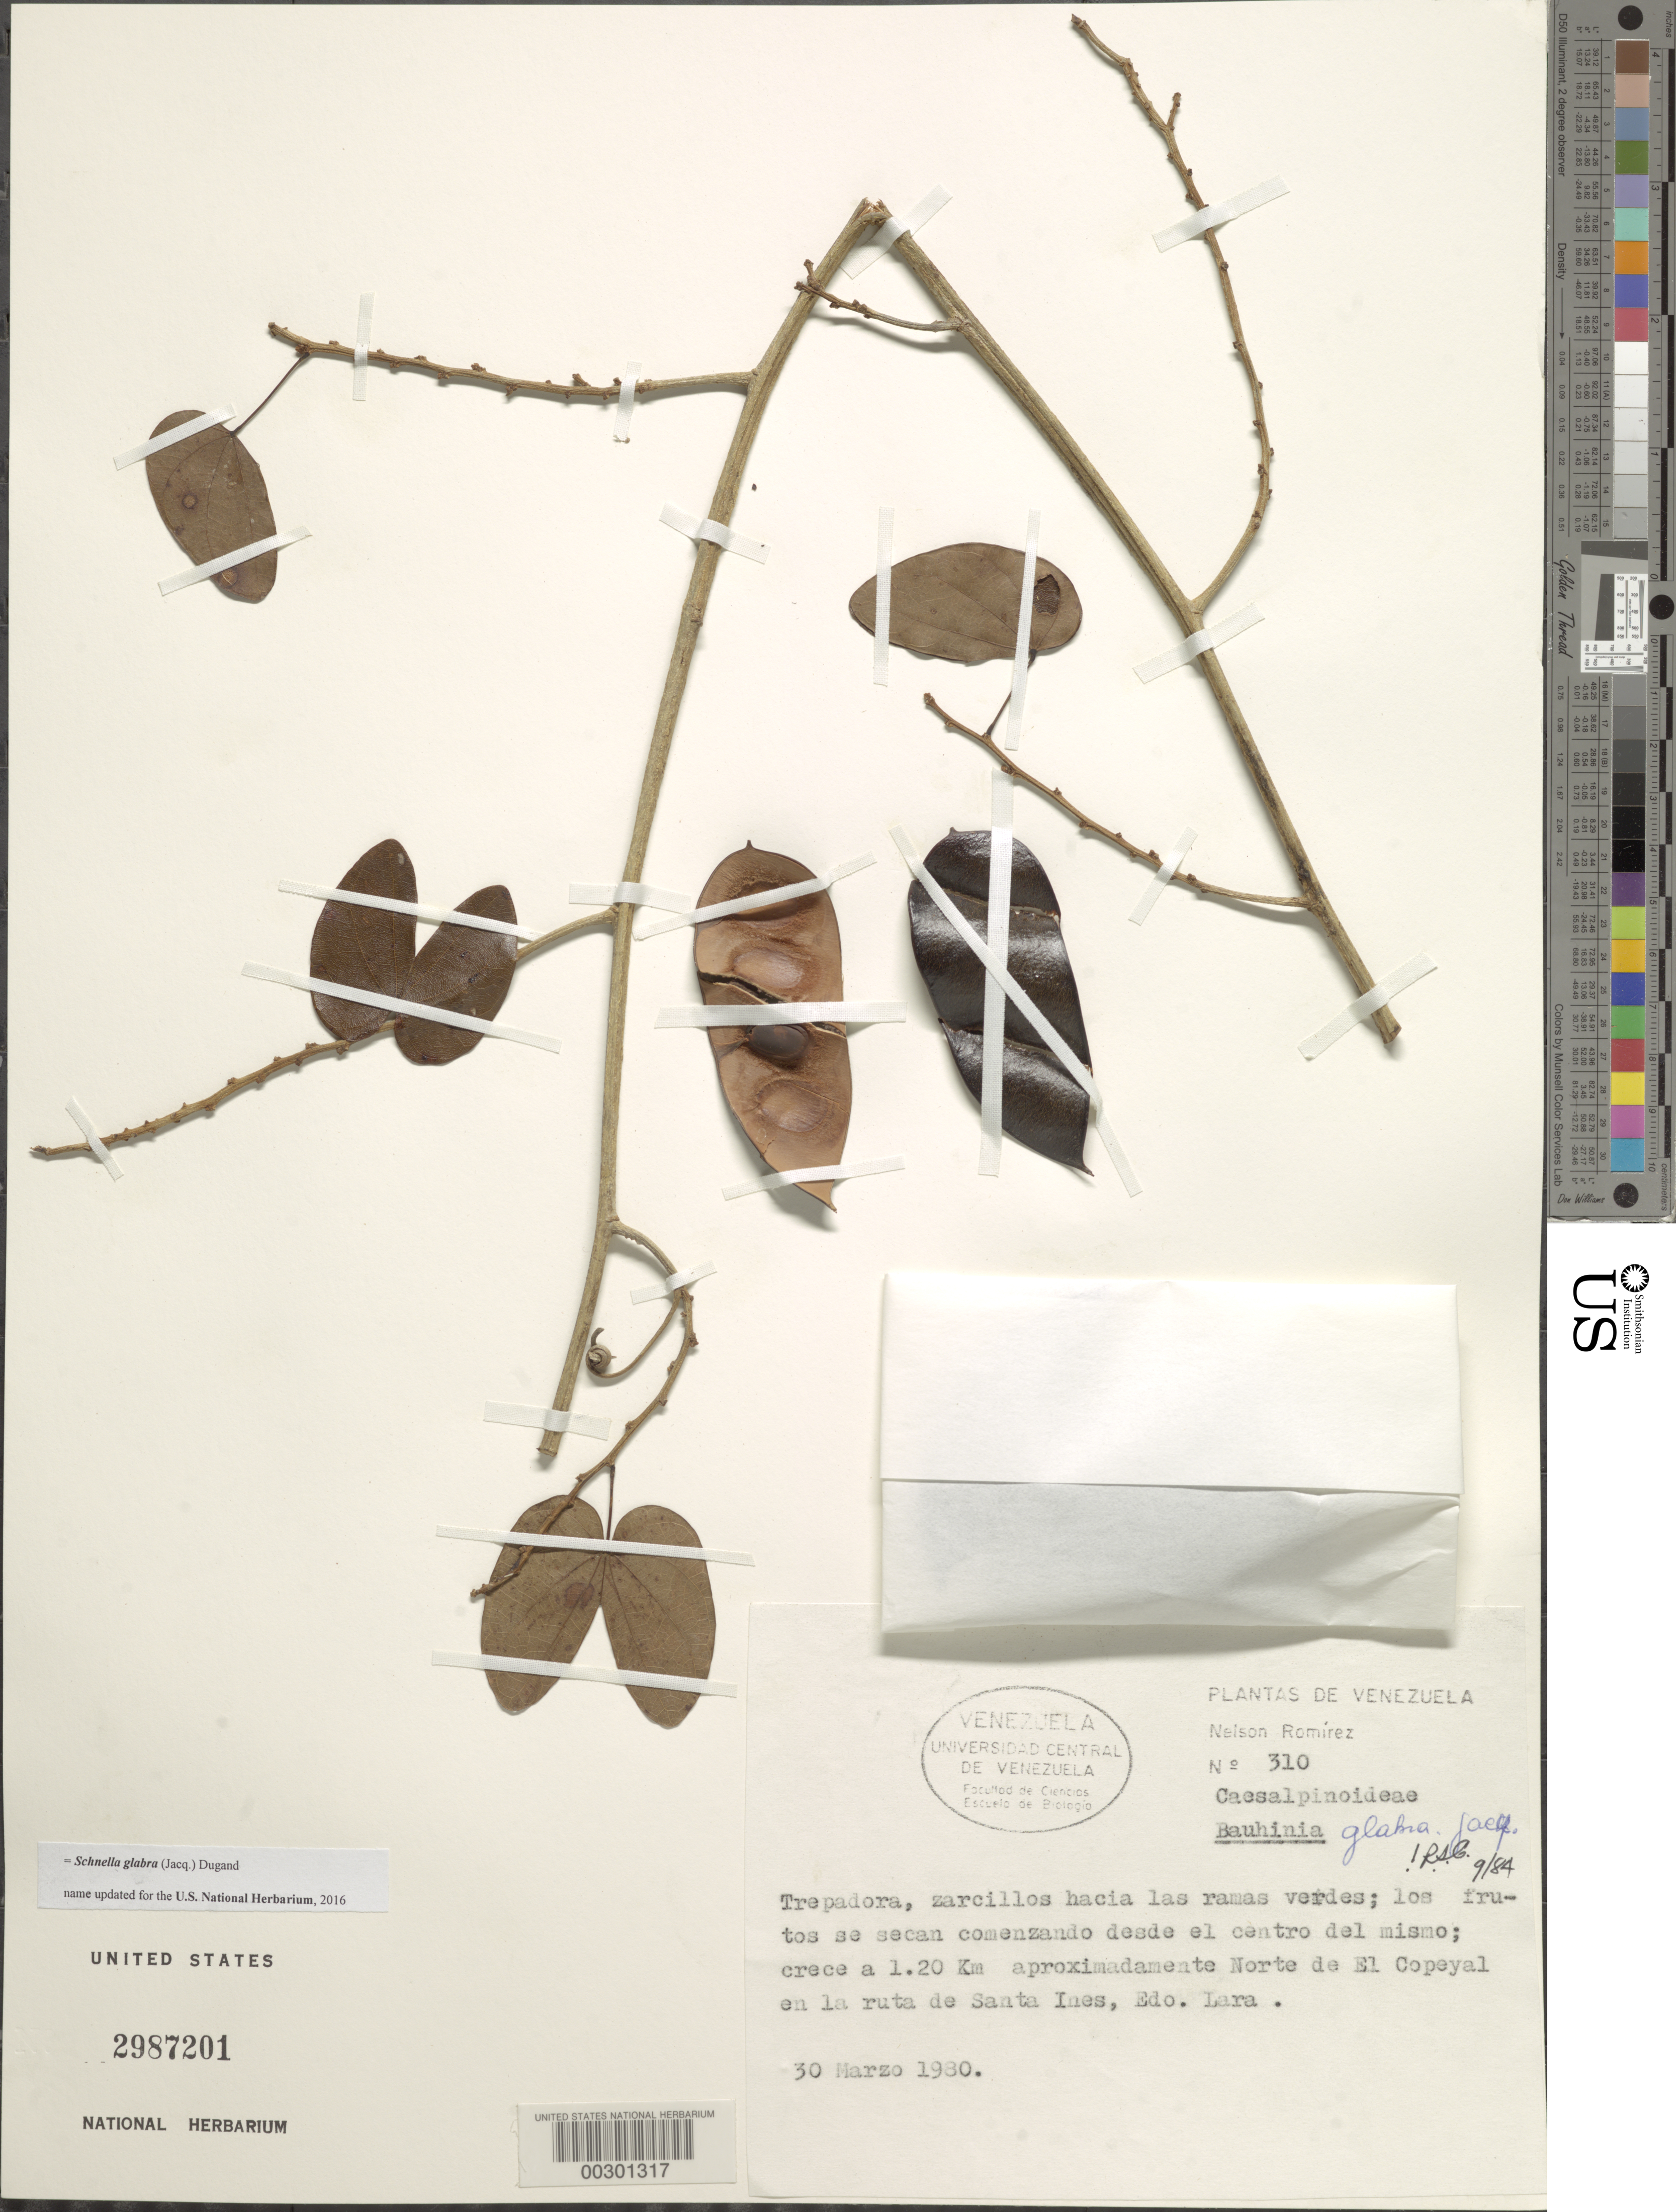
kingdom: Plantae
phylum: Tracheophyta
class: Magnoliopsida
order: Fabales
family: Fabaceae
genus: Schnella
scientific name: Schnella glabra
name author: (Jacq.) Dugand G.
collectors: N. Romirez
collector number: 310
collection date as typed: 30 Mar 1980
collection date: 1980-03-30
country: Venezuela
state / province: Lara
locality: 1.2 km ca n of el copeyal on the route of santa ines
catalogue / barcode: US 2987201